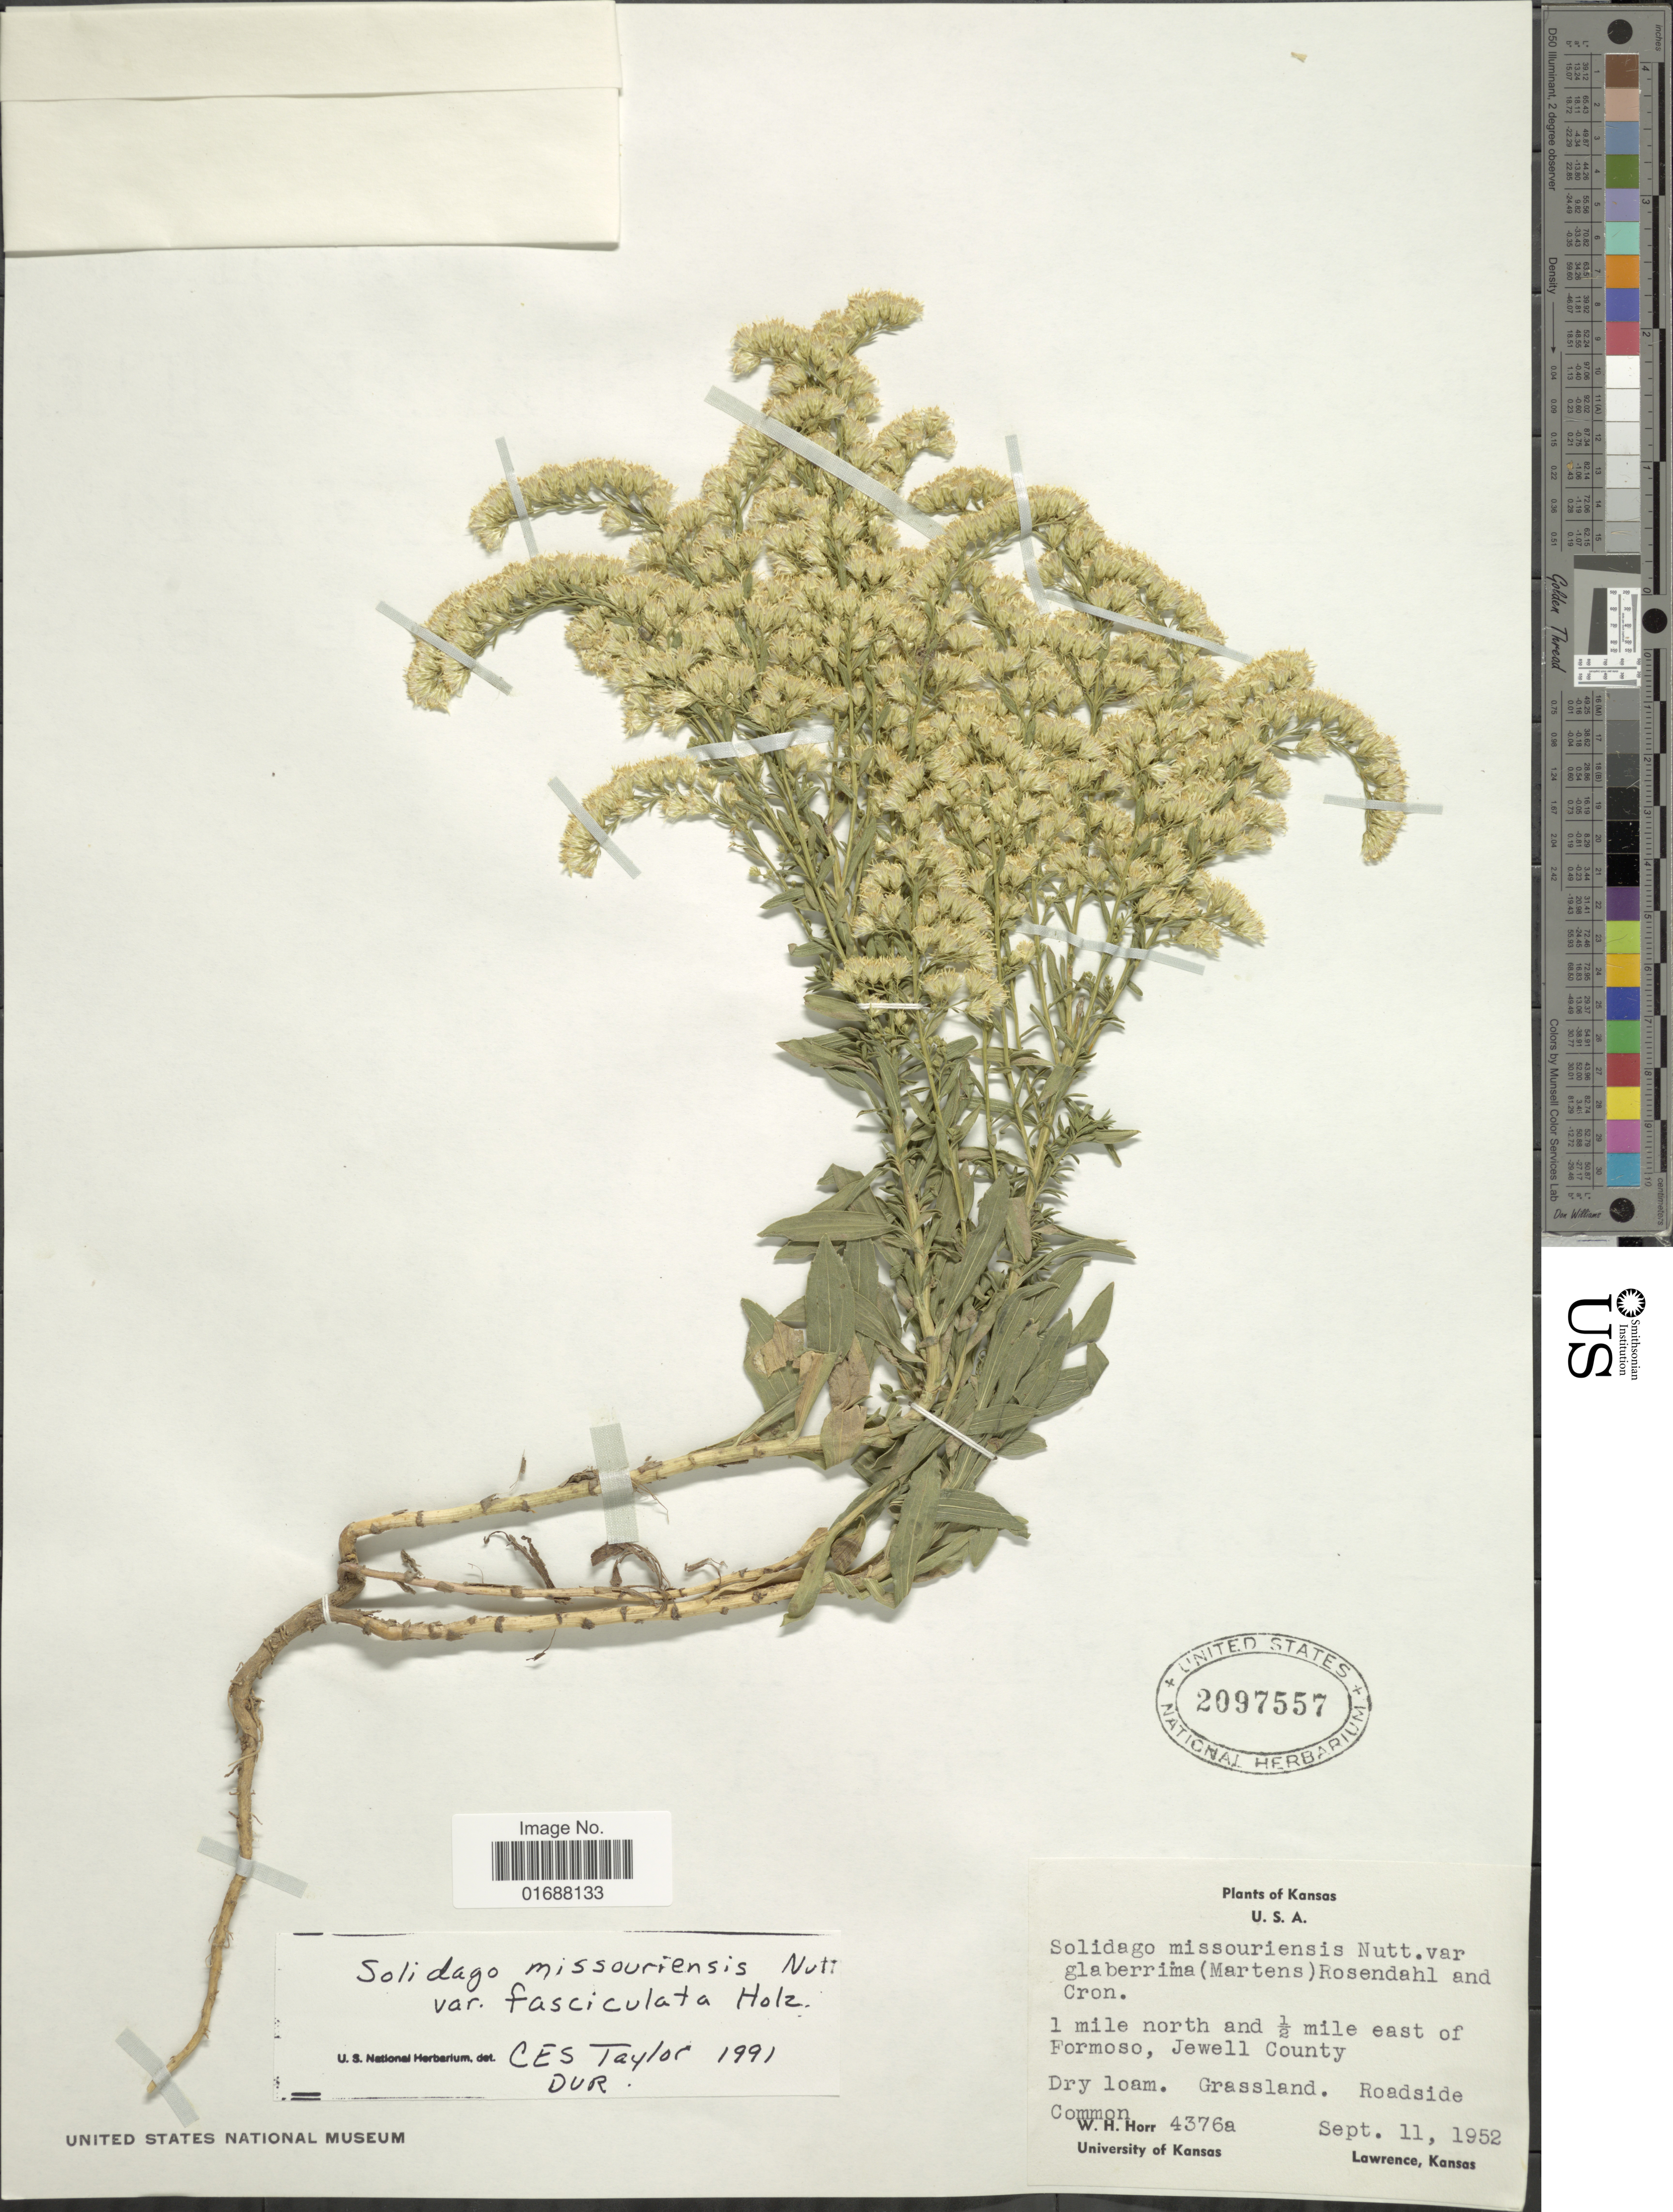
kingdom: Plantae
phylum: Tracheophyta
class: Magnoliopsida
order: Asterales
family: Asteraceae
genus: Solidago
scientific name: Solidago missouriensis var. fasciculata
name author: Holz.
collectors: W. H. Horr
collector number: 4376a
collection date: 1952-09-11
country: United States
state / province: Kansas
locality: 1 mile north and ½ mile east of Formoso, Jewell county.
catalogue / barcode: US 2097557